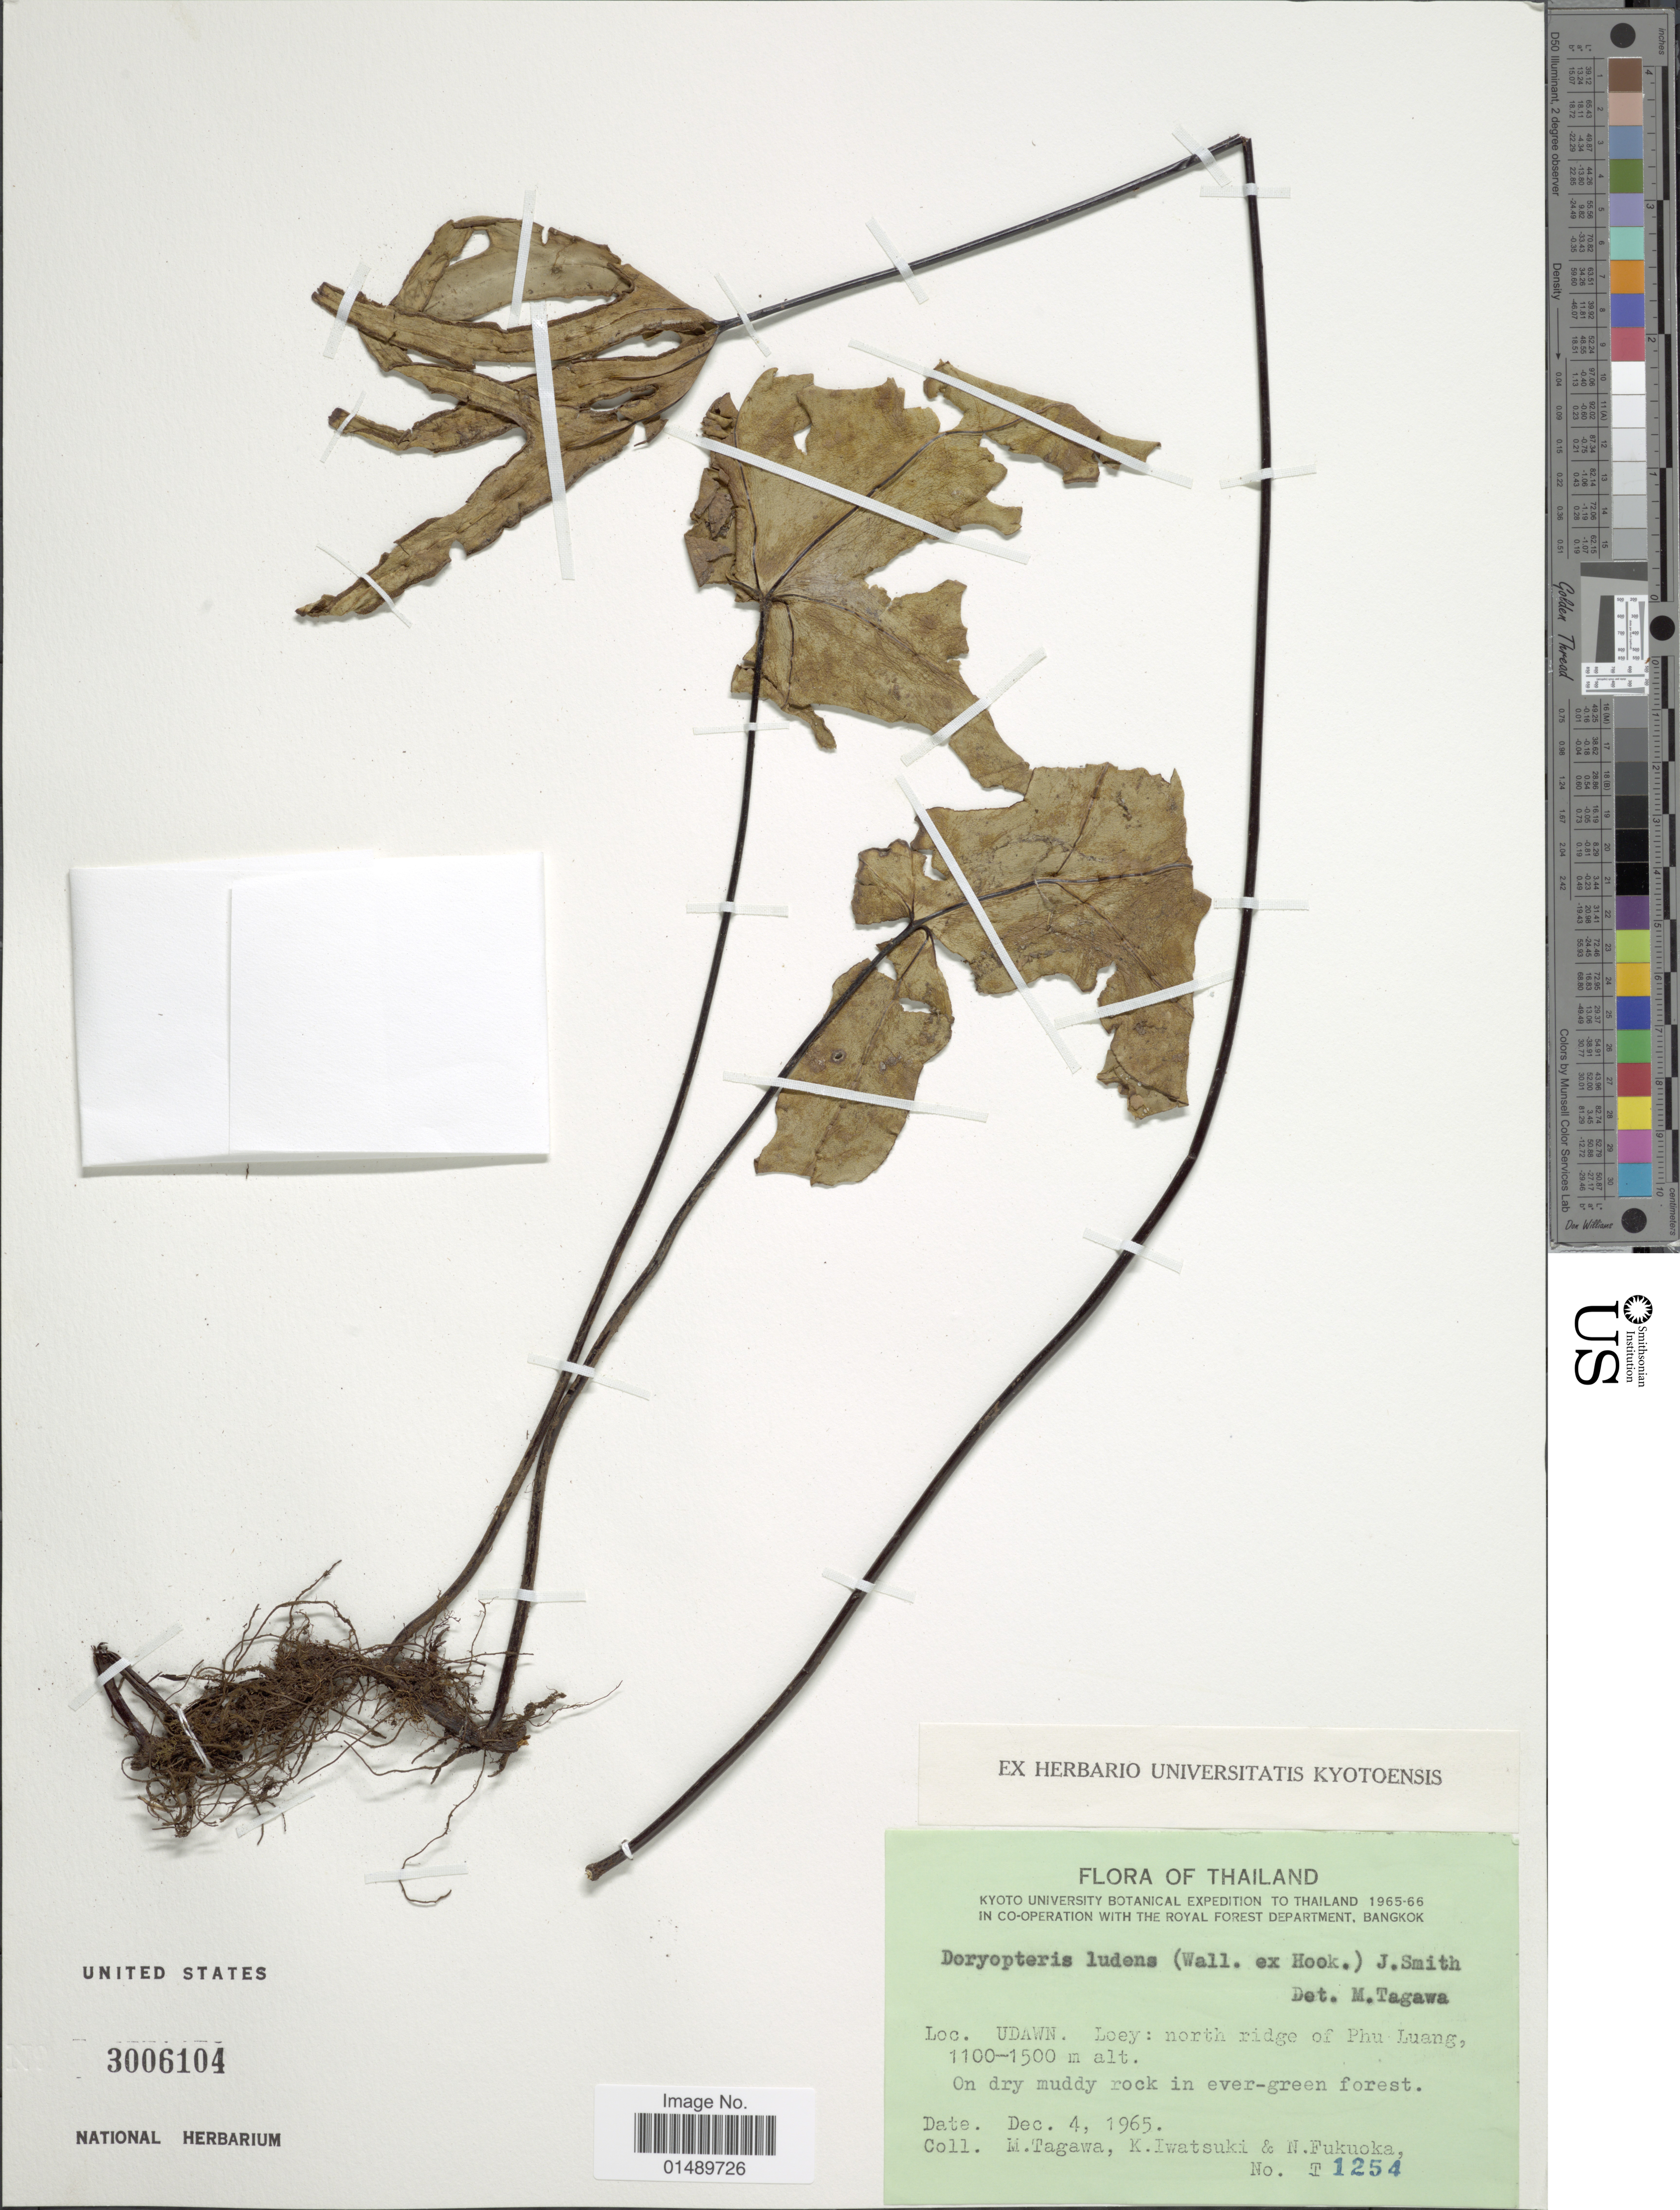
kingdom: Plantae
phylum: Tracheophyta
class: Polypodiopsida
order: Polypodiales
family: Pteridaceae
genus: Calciphilopteris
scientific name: Calciphilopteris ludens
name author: (Wall. ex Hook.) Yesilyurt & H. Schneid.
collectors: M. Tagawa, K. Iwatsuki & N. Fukuoka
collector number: T1254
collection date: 1965-12-04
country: Thailand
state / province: Loei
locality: Thailand, Loc. Udawn. Loey: north ridge of Phu Luang.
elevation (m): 1100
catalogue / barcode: US 3006104